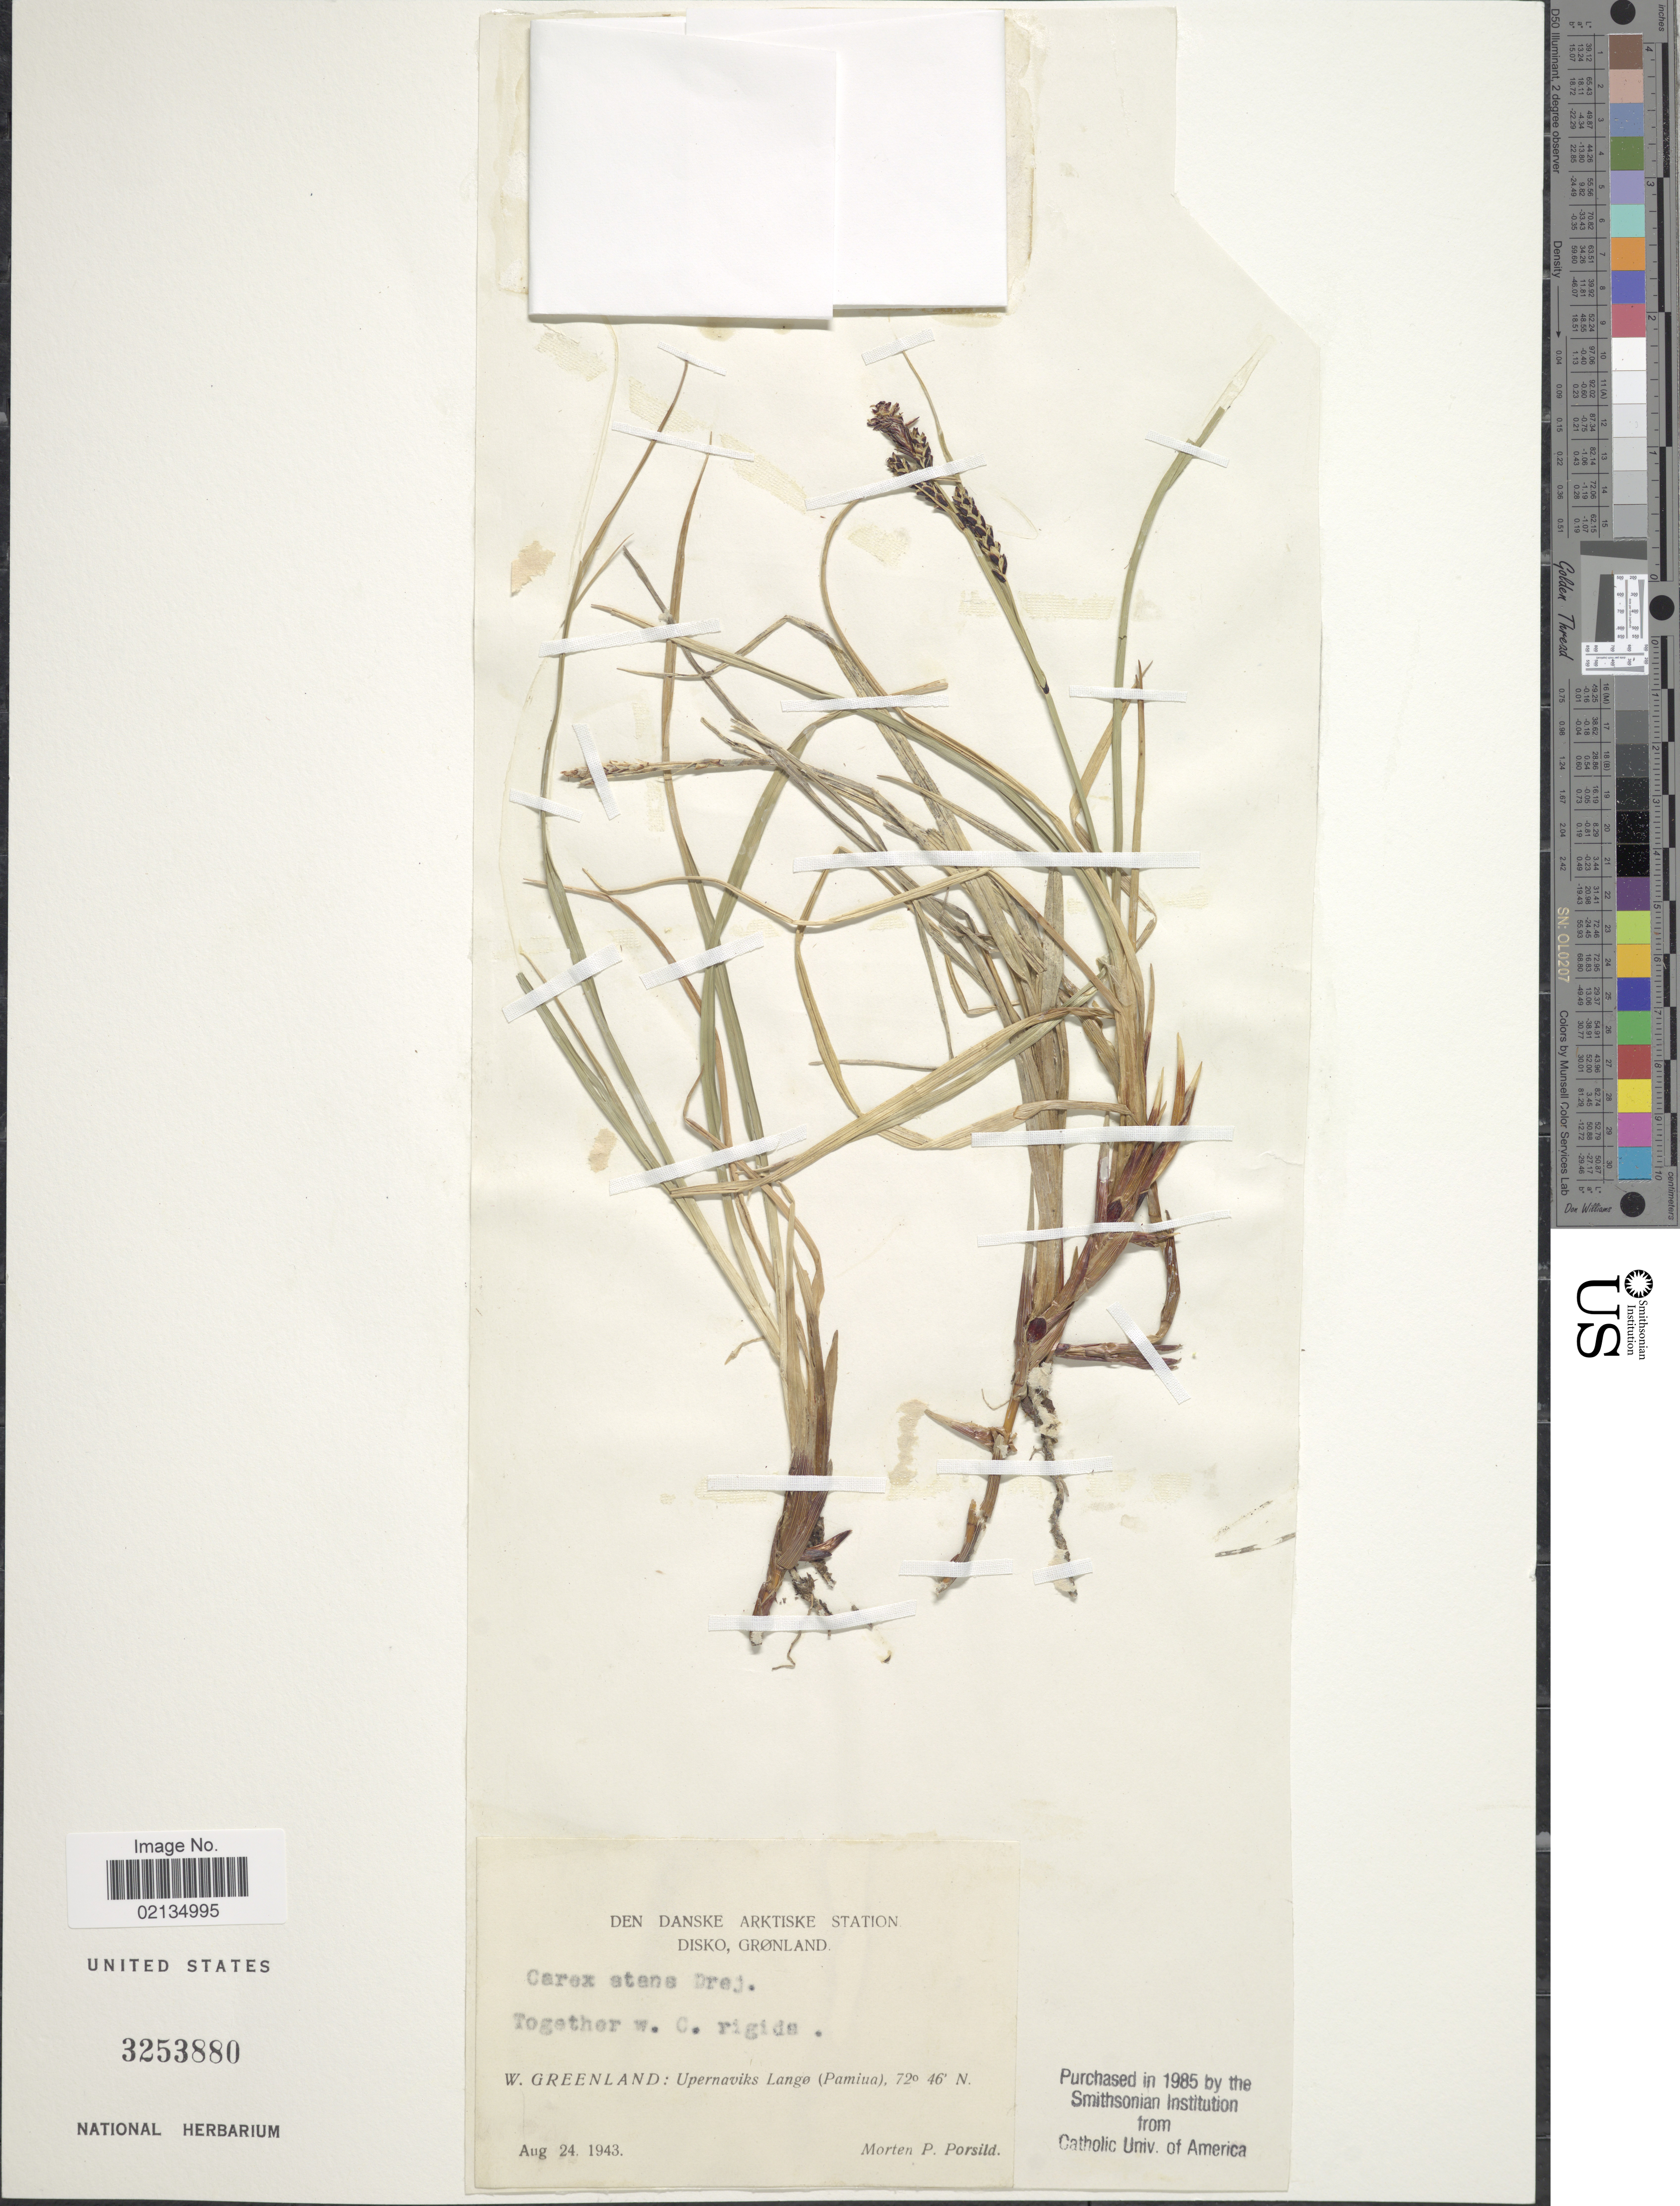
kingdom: Plantae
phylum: Tracheophyta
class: Liliopsida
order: Poales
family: Cyperaceae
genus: Carex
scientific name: Carex aquatilis var. minor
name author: Boott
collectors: M. P. Porsild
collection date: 1943-08-24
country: Greenland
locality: Disko, Gronland. W. Greenland: Upernaviks Lango (Pamiua).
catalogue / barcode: US 3253880